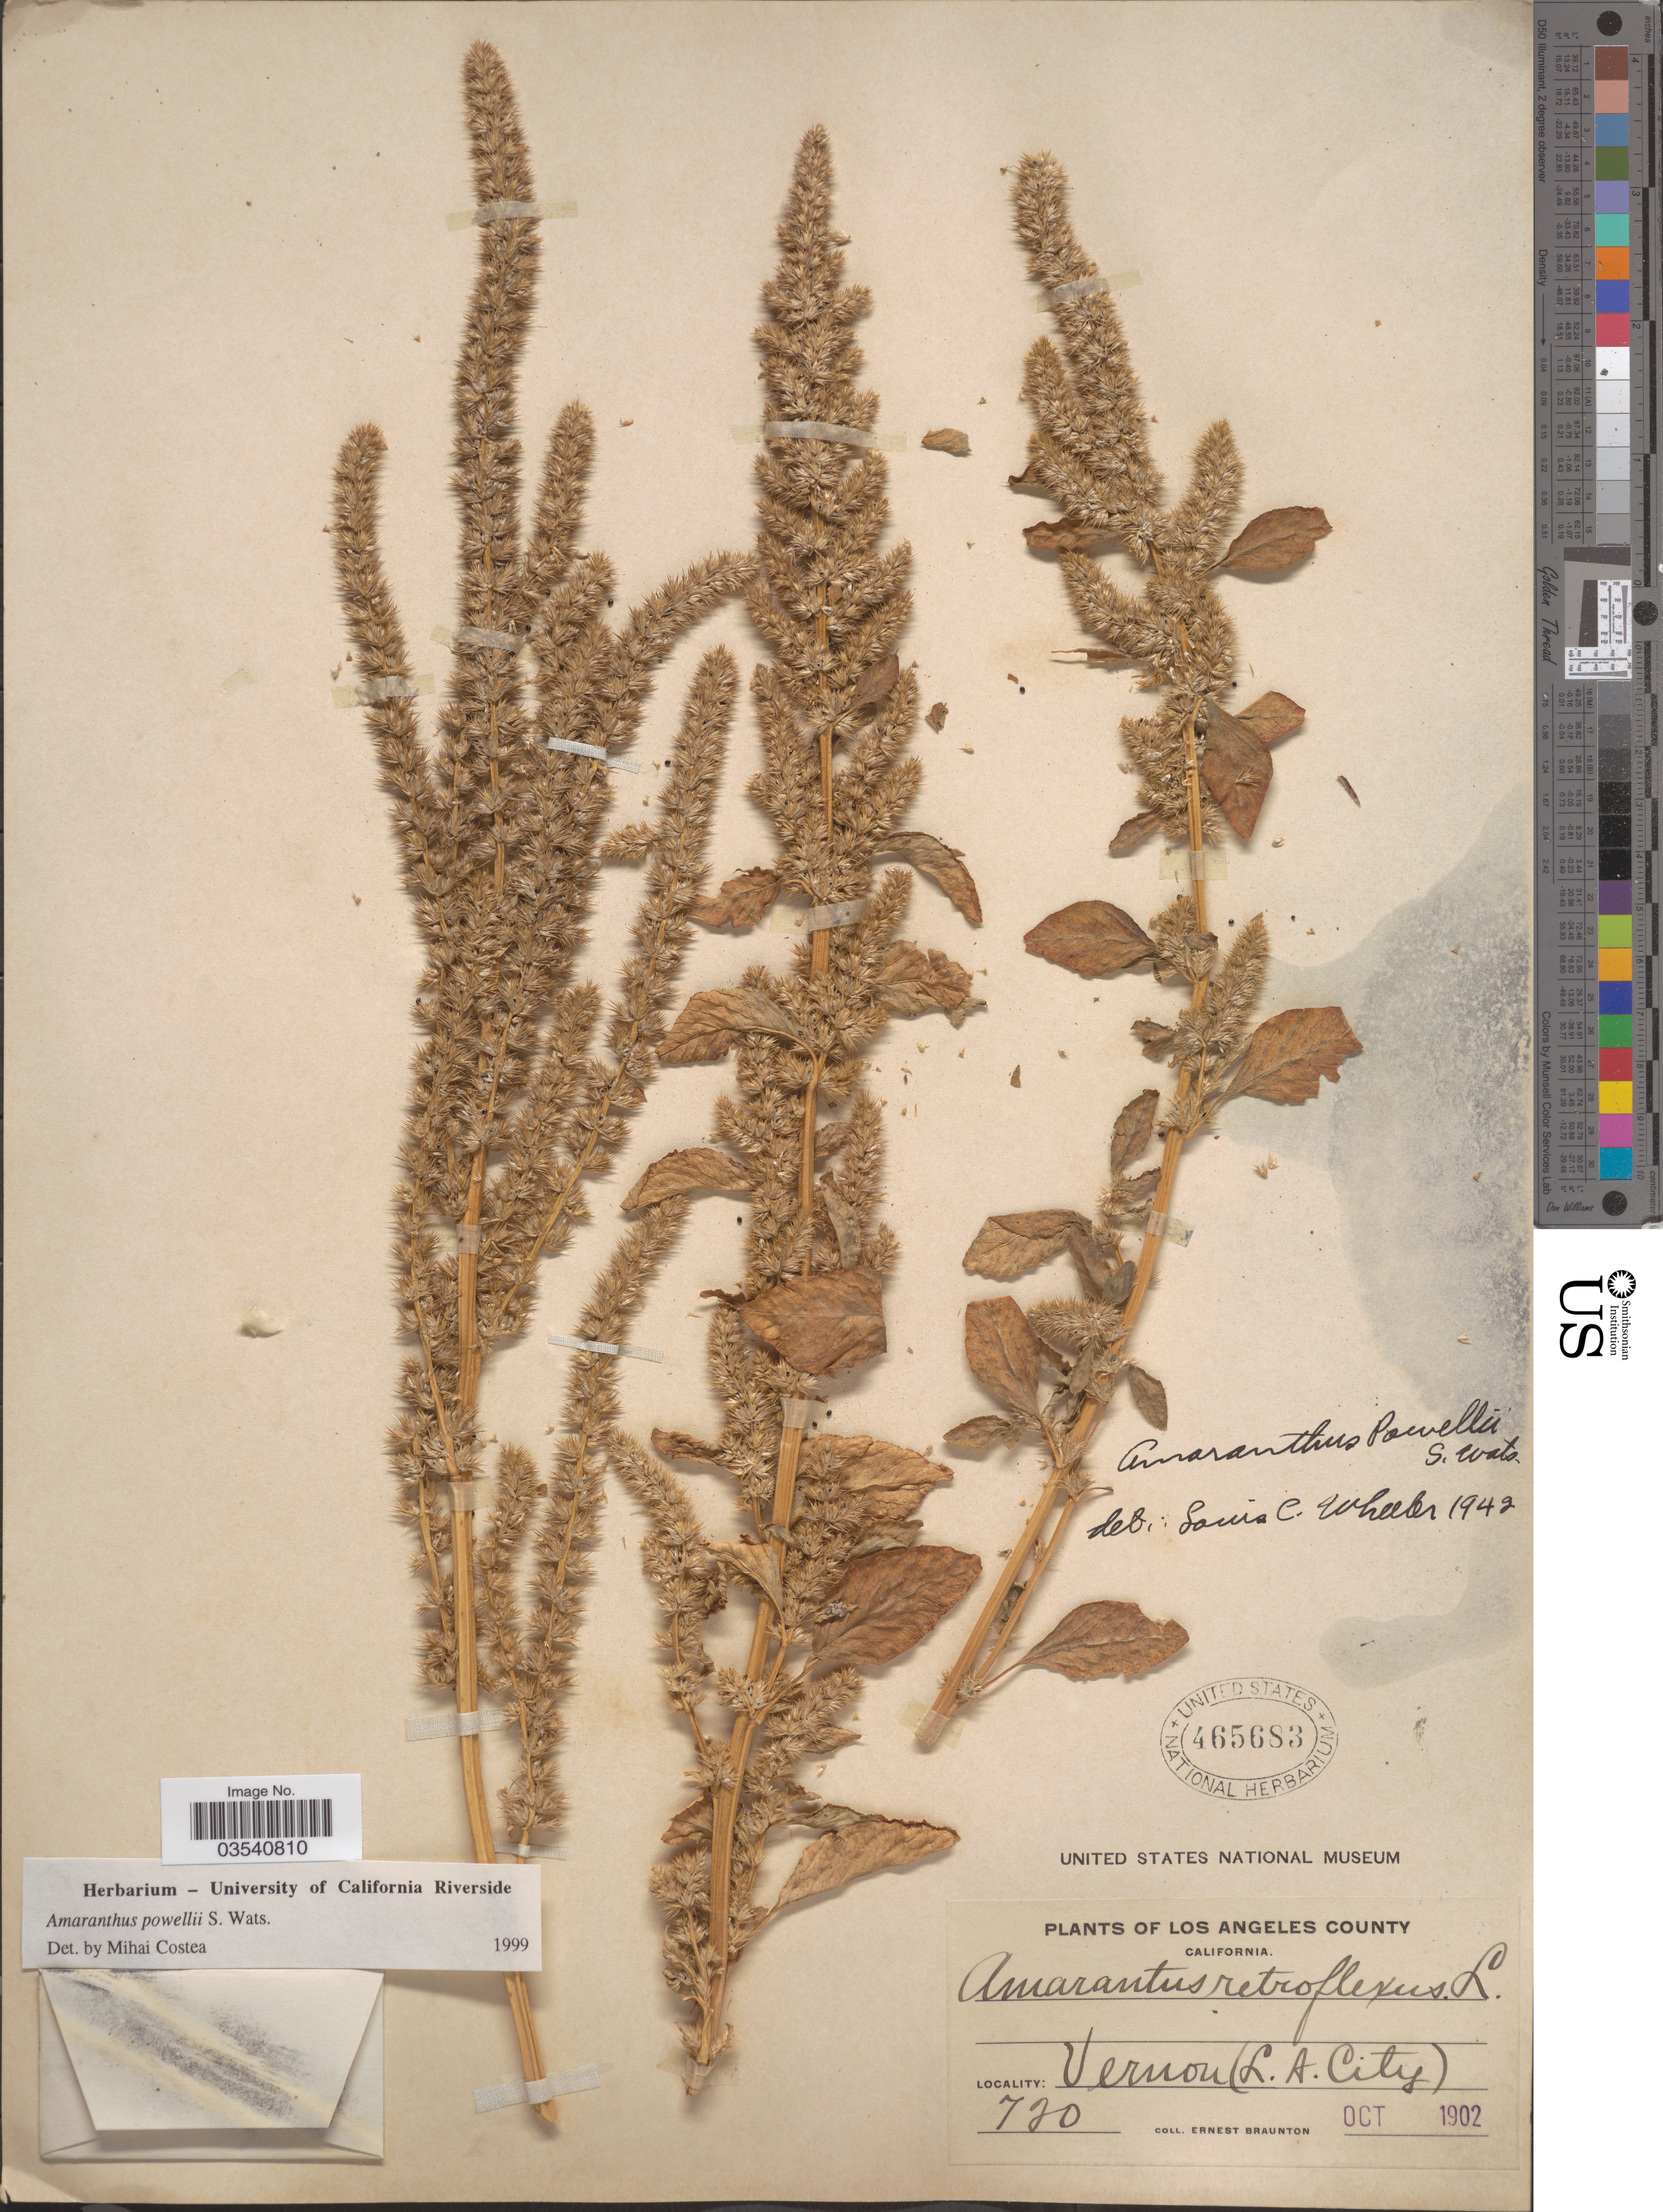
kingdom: Plantae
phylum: Tracheophyta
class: Magnoliopsida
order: Caryophyllales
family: Amaranthaceae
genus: Amaranthus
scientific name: Amaranthus powellii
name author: S. Watson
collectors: E. Braunton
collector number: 720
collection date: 1902-10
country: United States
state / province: California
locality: Vernon (L. A. City).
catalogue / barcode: US 465683